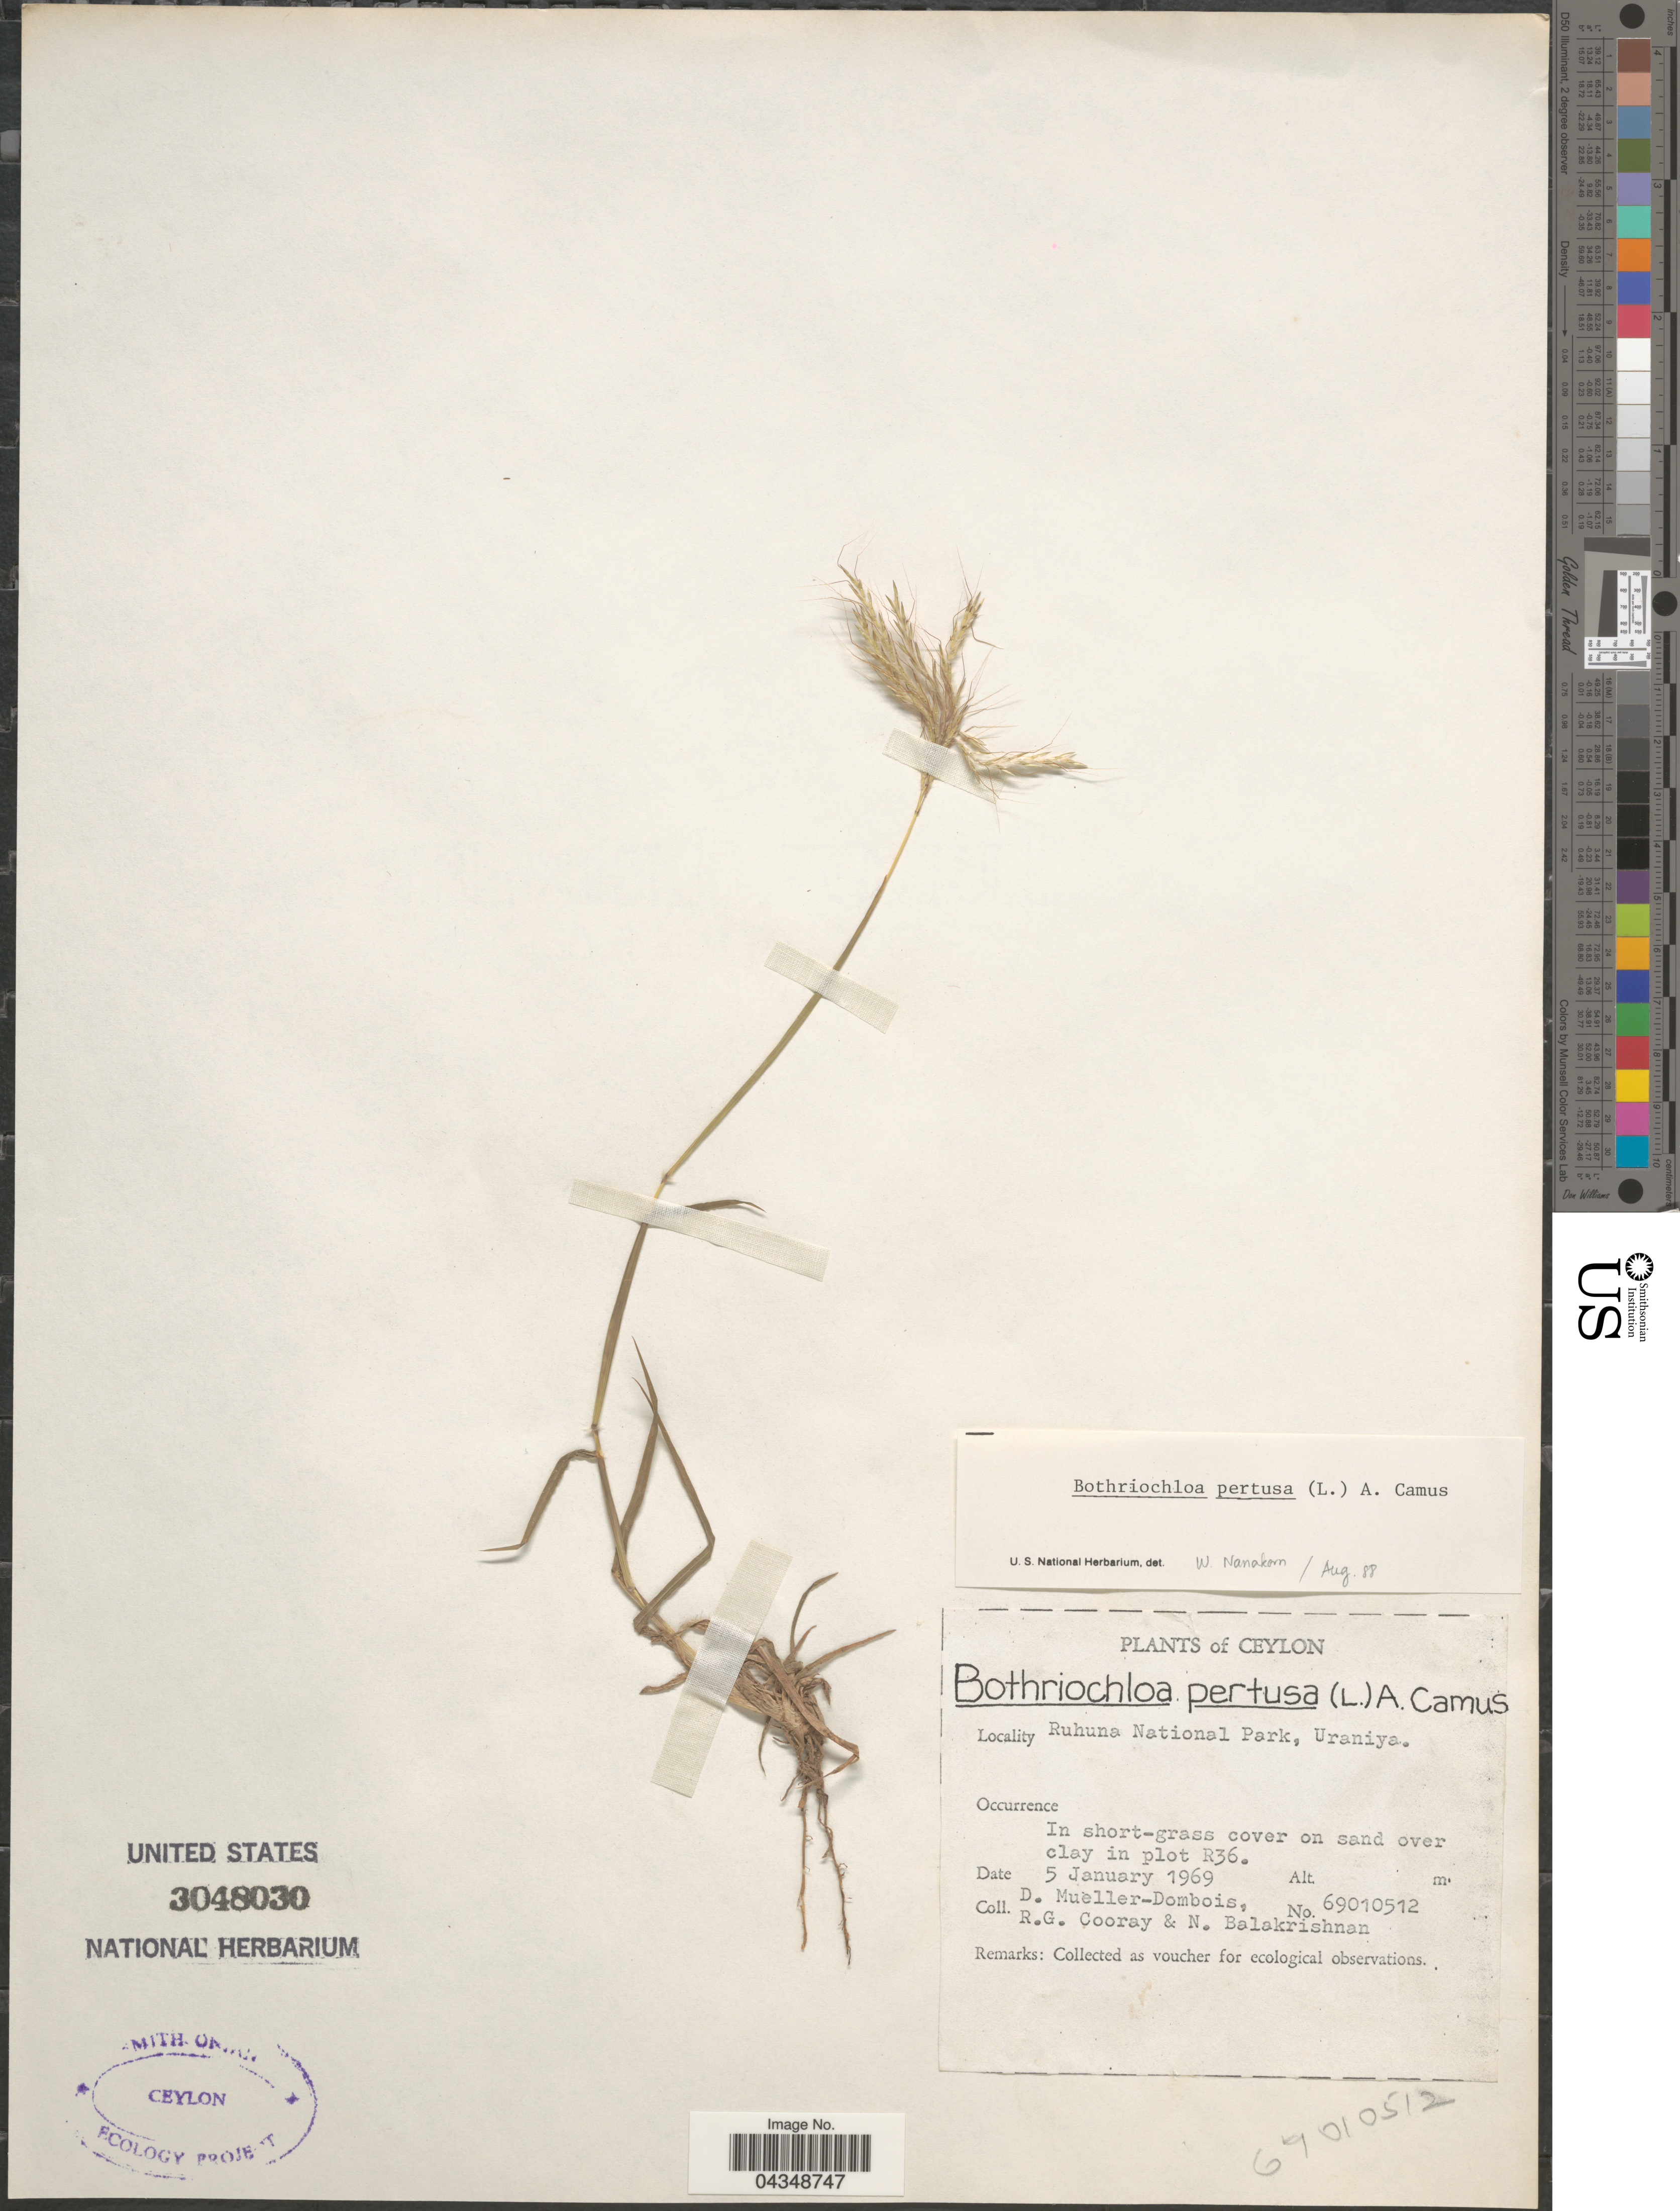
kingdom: Plantae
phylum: Tracheophyta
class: Liliopsida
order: Poales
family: Poaceae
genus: Bothriochloa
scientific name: Bothriochloa pertusa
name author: (L.) A. Camus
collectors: D. Mueller-Dombois, R. Cooray & N. Balakrishnan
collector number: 690105812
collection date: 1969-01-05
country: Sri Lanka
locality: Ceylon. Ruhuna National Park, Uraniya. In short-grass cover on sand over clay in plot R36.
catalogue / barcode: US 3048030